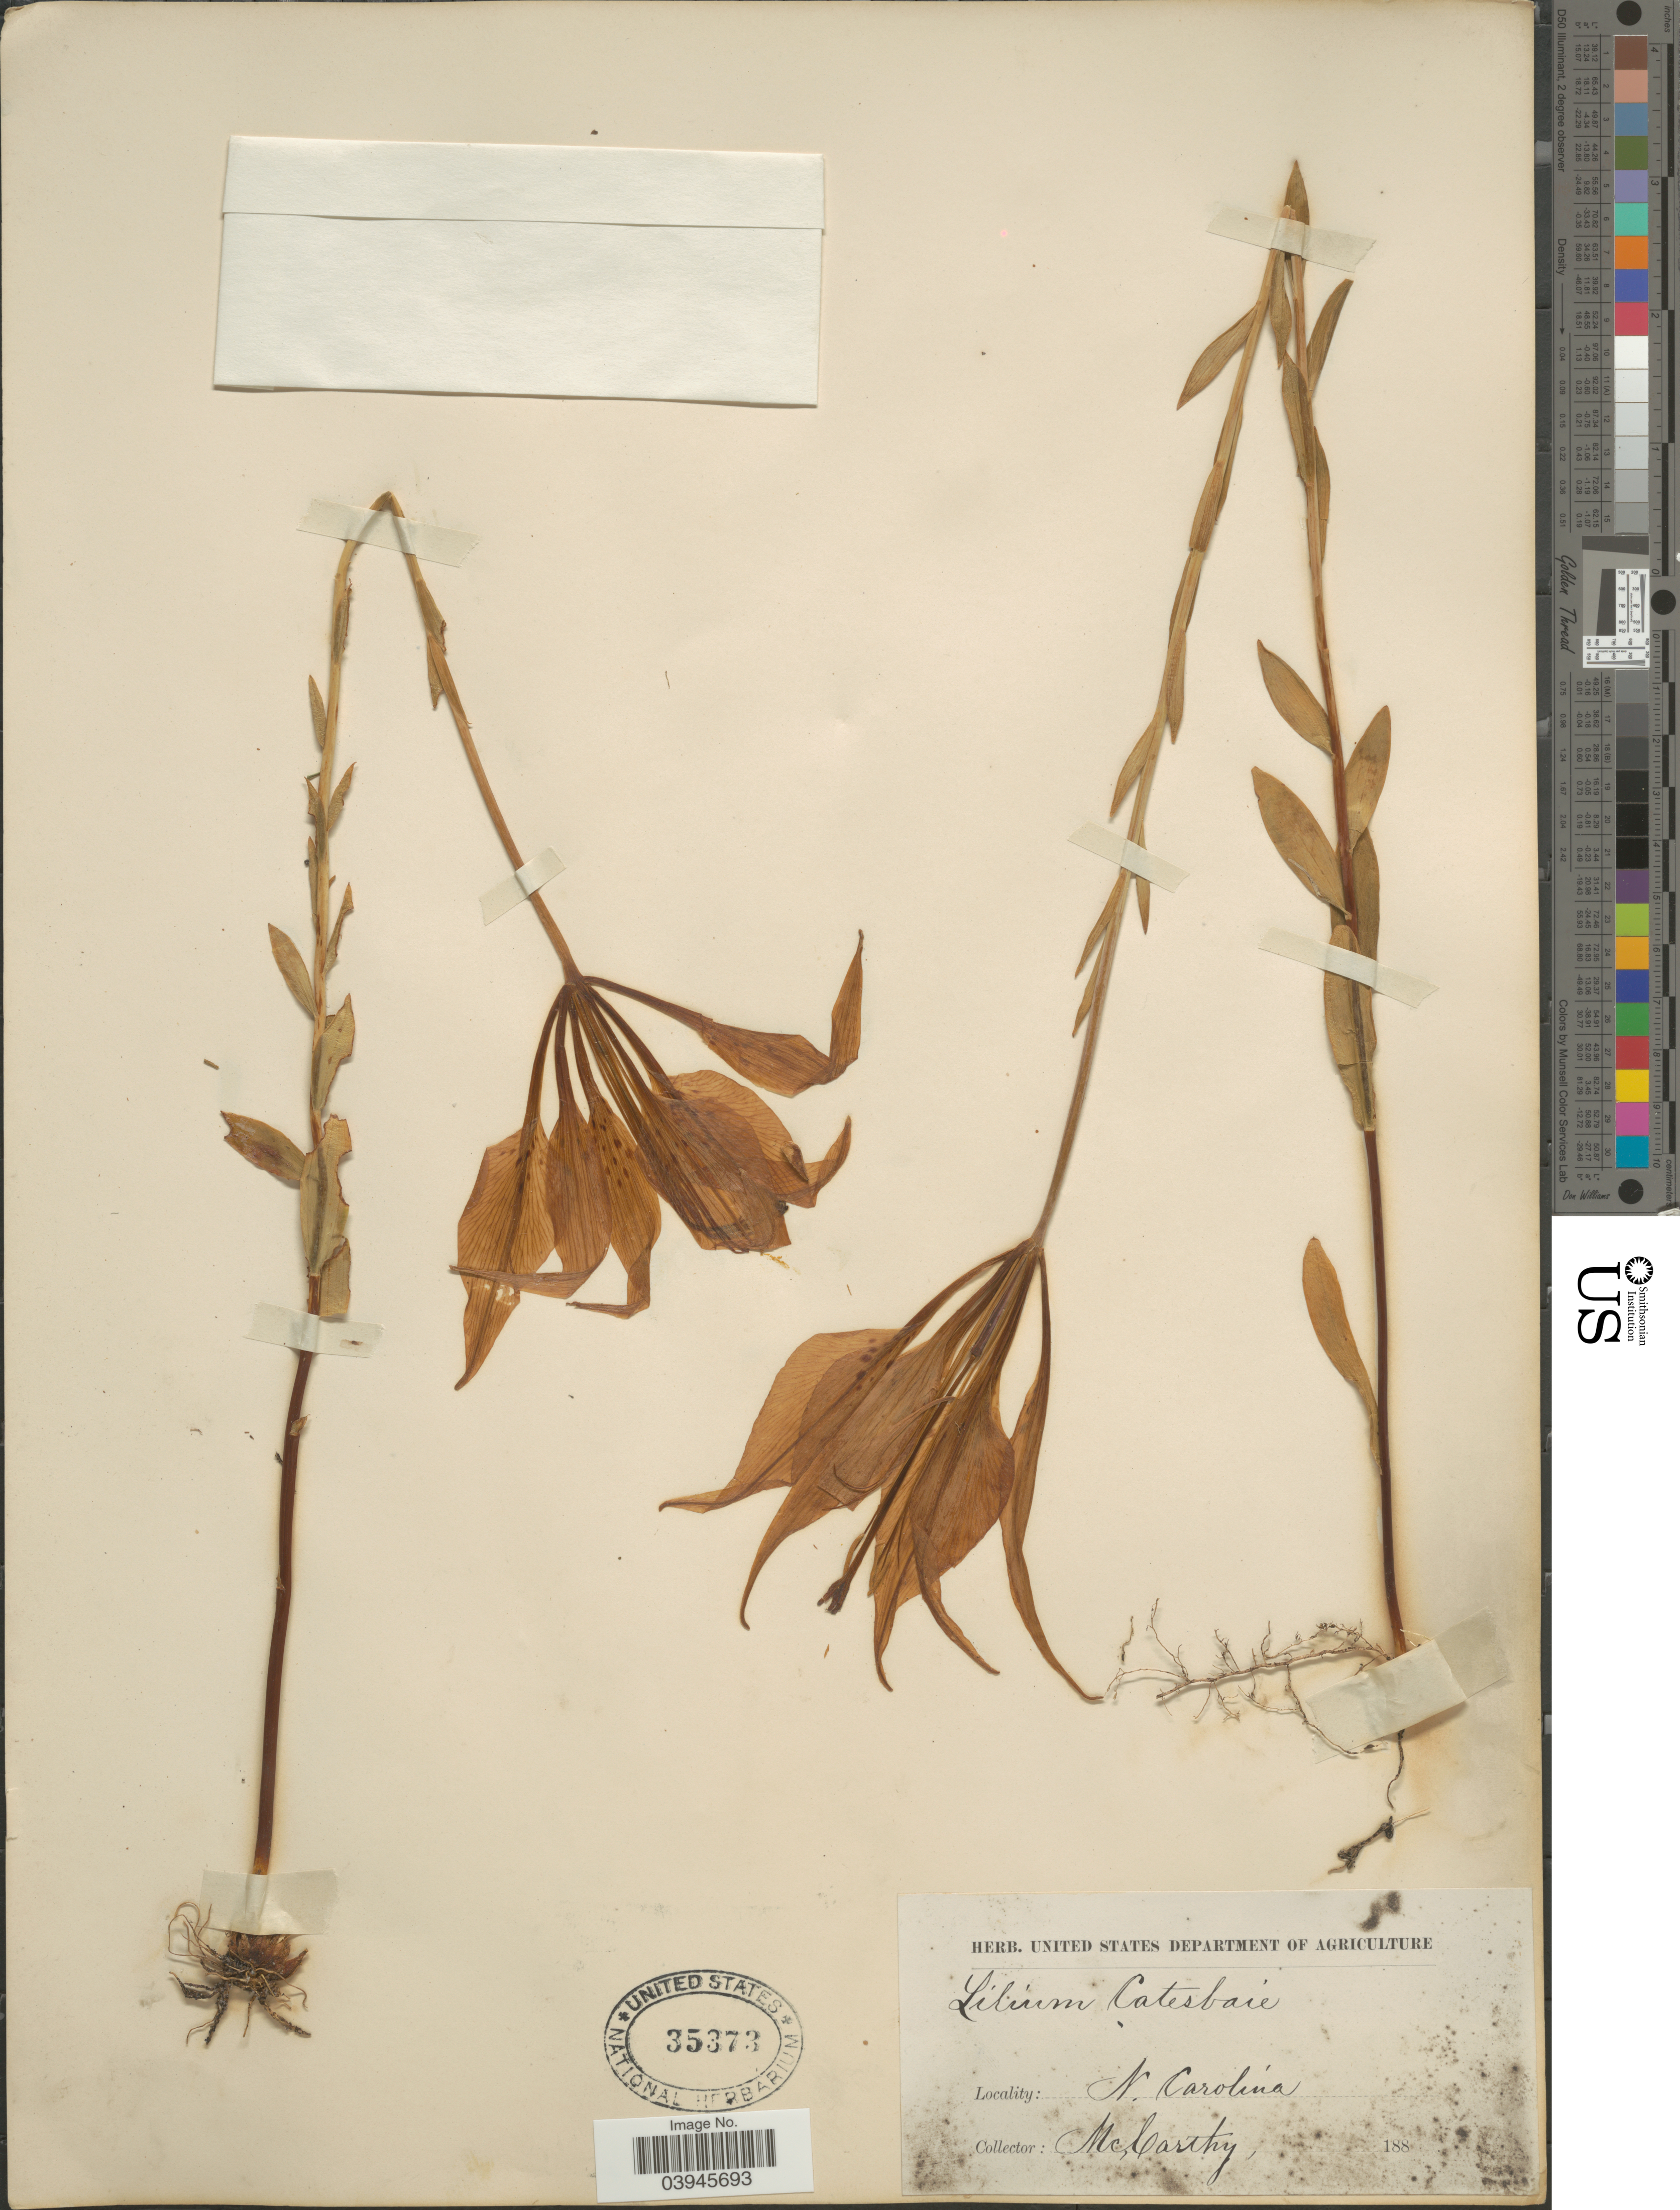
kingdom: Plantae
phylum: Tracheophyta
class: Liliopsida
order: Liliales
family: Liliaceae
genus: Lilium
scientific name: Lilium catesbaei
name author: Walter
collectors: -- McCarthy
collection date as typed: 188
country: United States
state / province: North Carolina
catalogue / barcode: US 35373